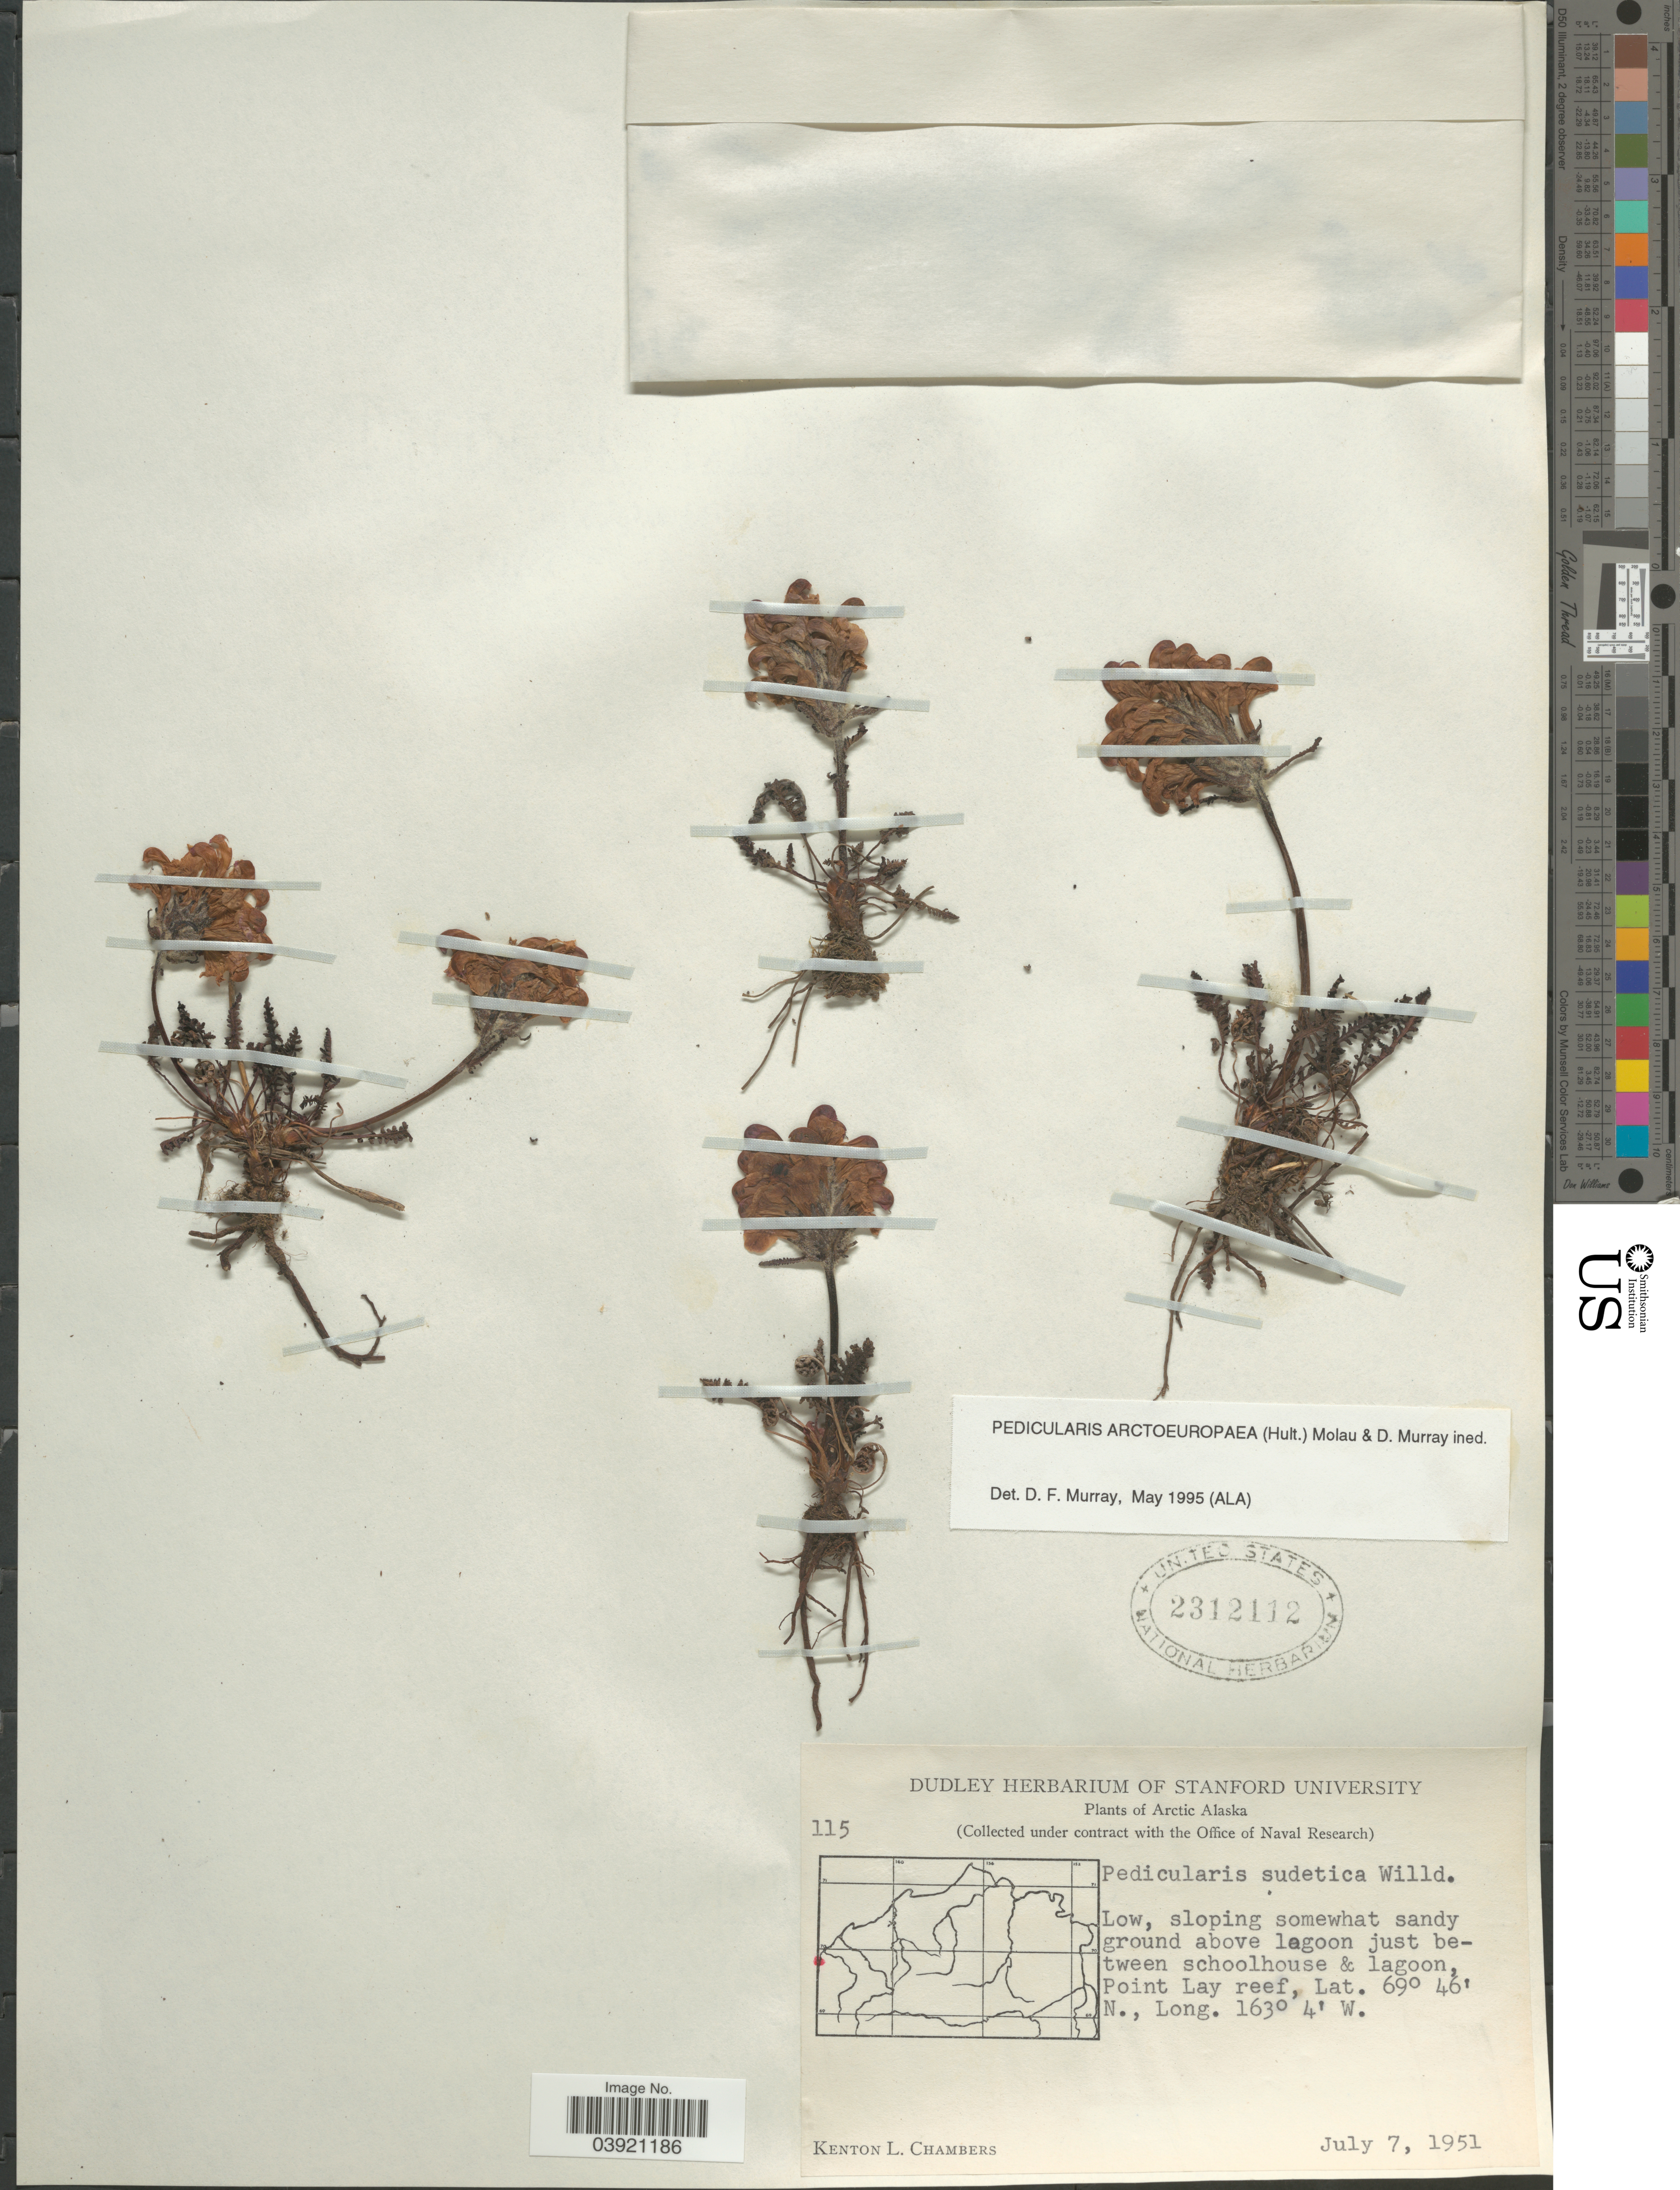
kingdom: Plantae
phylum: Tracheophyta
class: Magnoliopsida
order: Lamiales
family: Orobanchaceae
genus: Pedicularis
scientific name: Pedicularis arctoeuropaea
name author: (Hultén) Molau & D.F. Murray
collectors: K. L. Chambers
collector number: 115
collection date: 1951-07-07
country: United States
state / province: Alaska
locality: Arctic Alaska. Above lagoon just between schoolhouse & lagoon, Point Lay reef.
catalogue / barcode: US 2312112